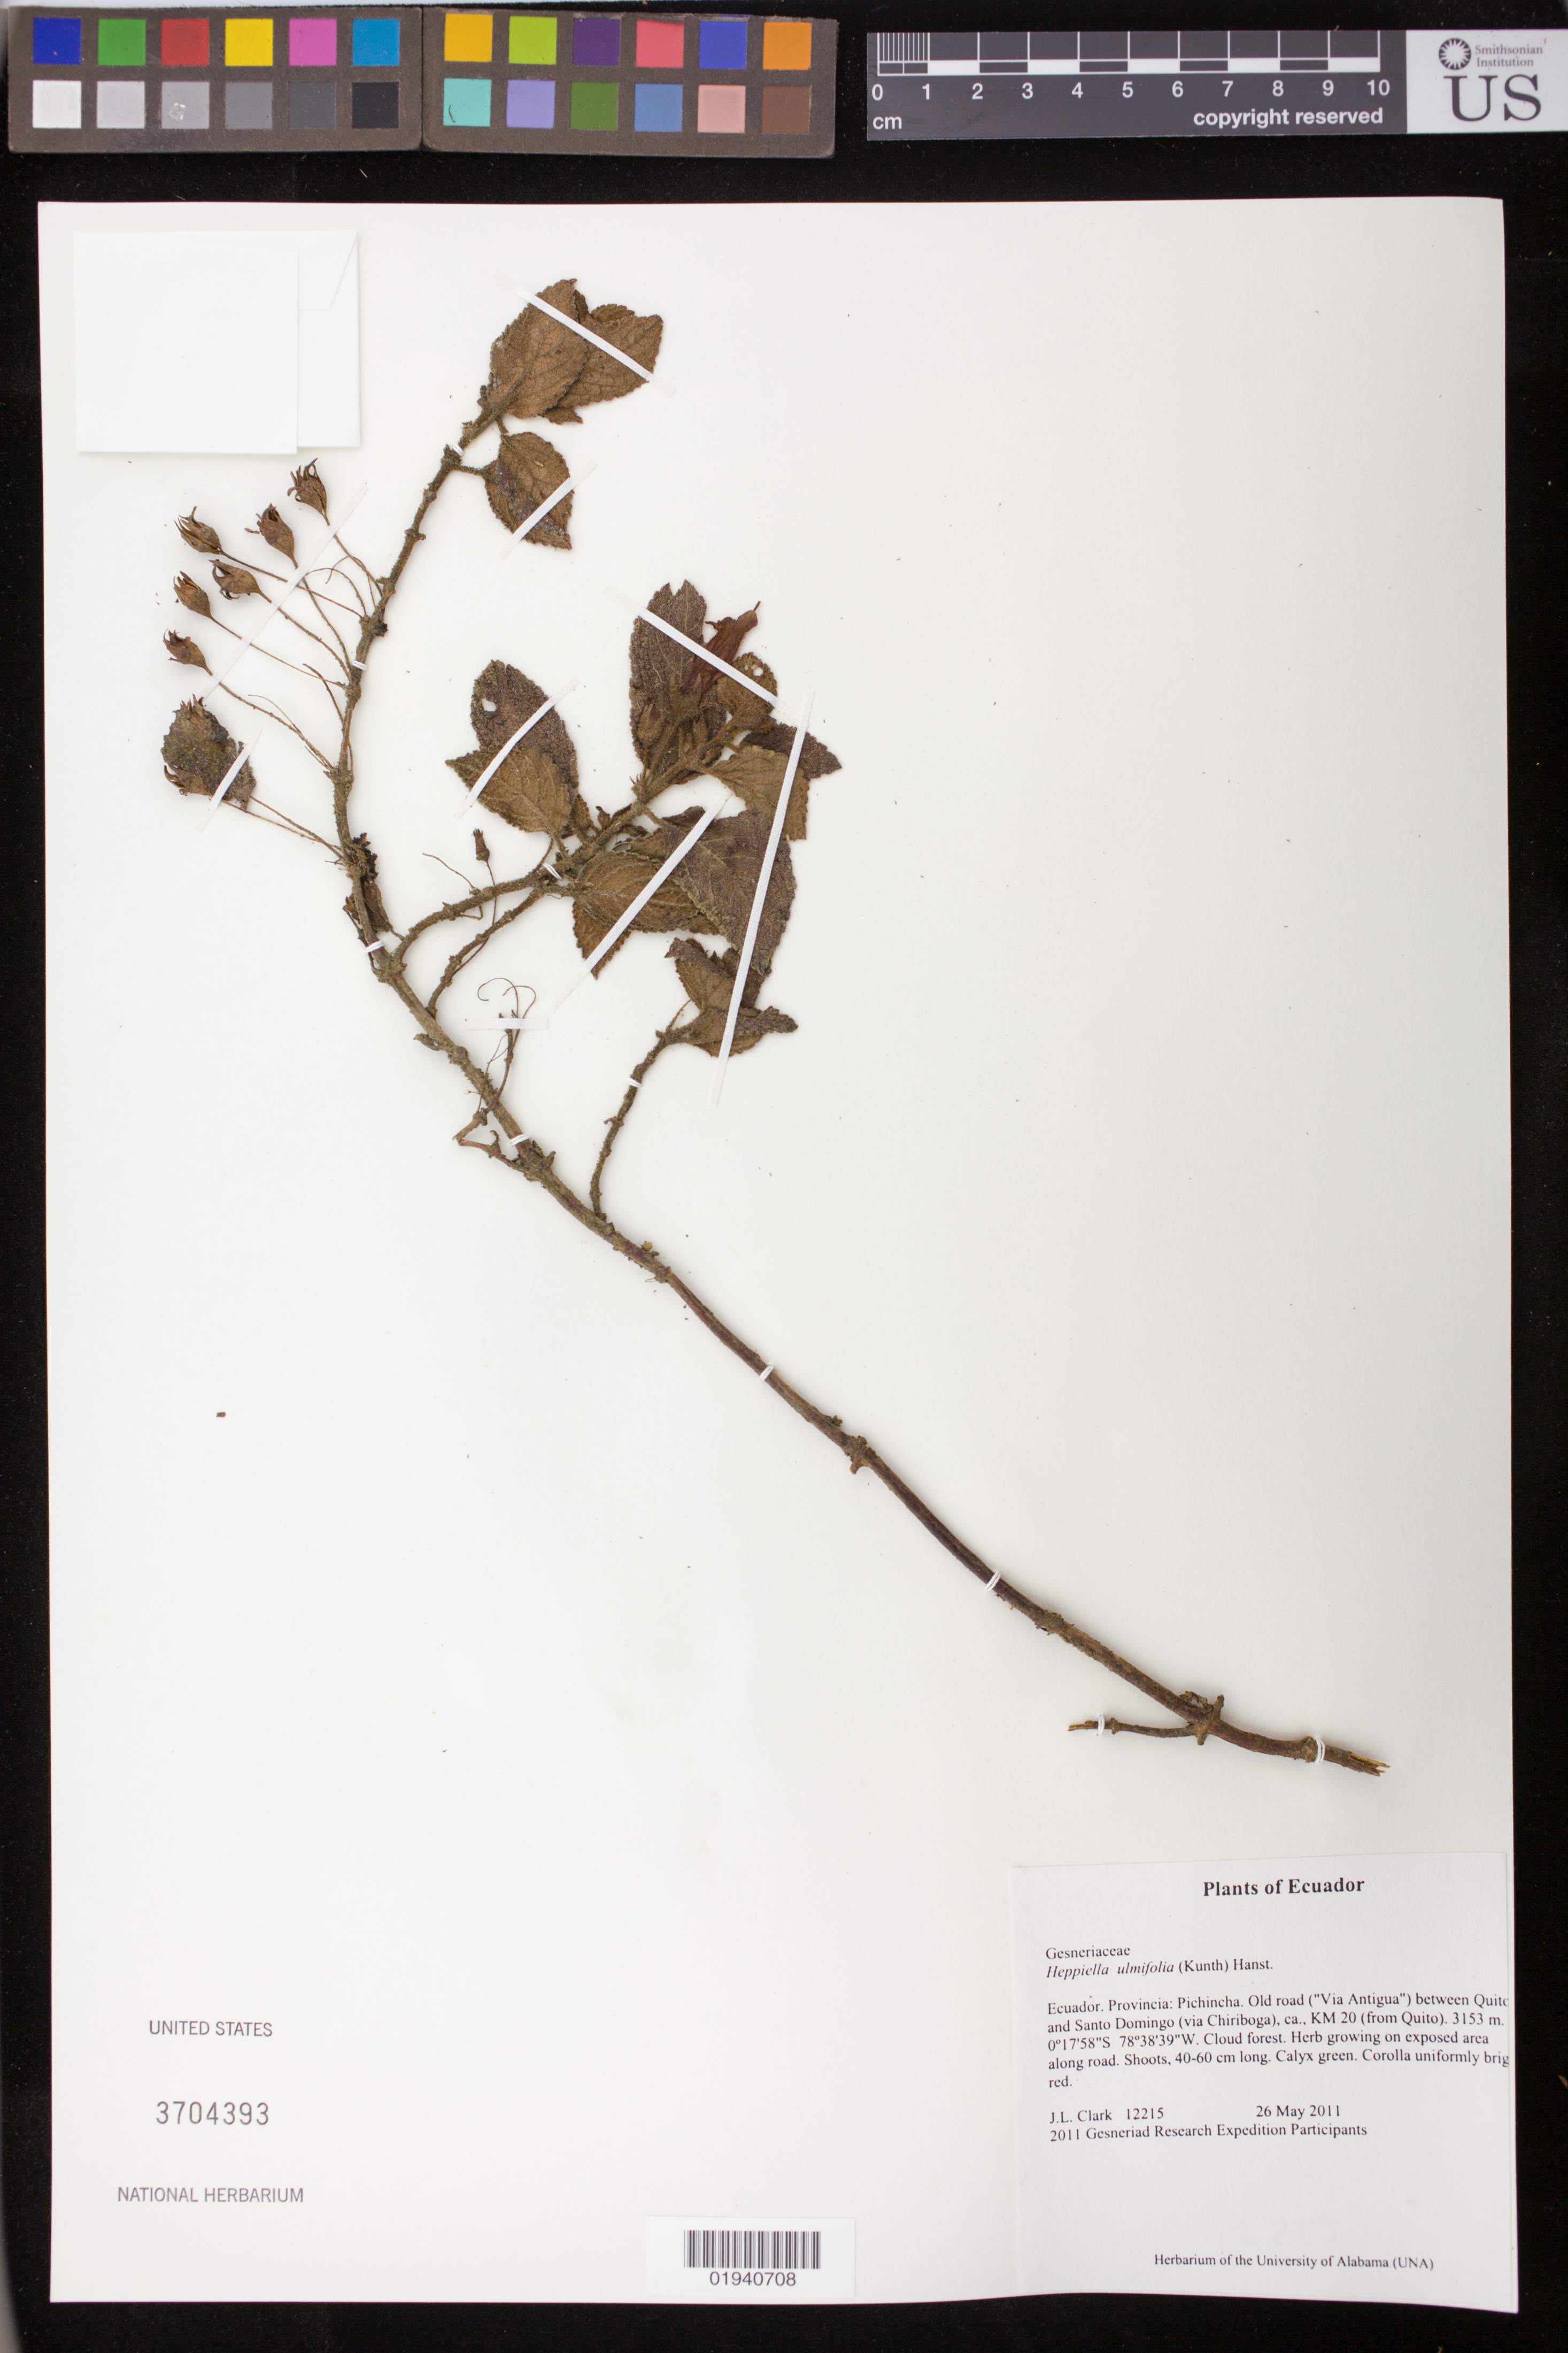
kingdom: Plantae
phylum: Tracheophyta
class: Magnoliopsida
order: Lamiales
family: Gesneriaceae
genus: Heppiella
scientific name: Heppiella ulmifolia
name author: (Kunth) Hanst.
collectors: J. L. Clark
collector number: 12215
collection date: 2011-05-26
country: Ecuador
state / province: Pichincha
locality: Old road ("Via Antigua") between Quito and Santo Domingo (via Chiriboga), ca., KM 20 (from Quito).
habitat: Cloud forest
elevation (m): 3153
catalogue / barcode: US 3704393